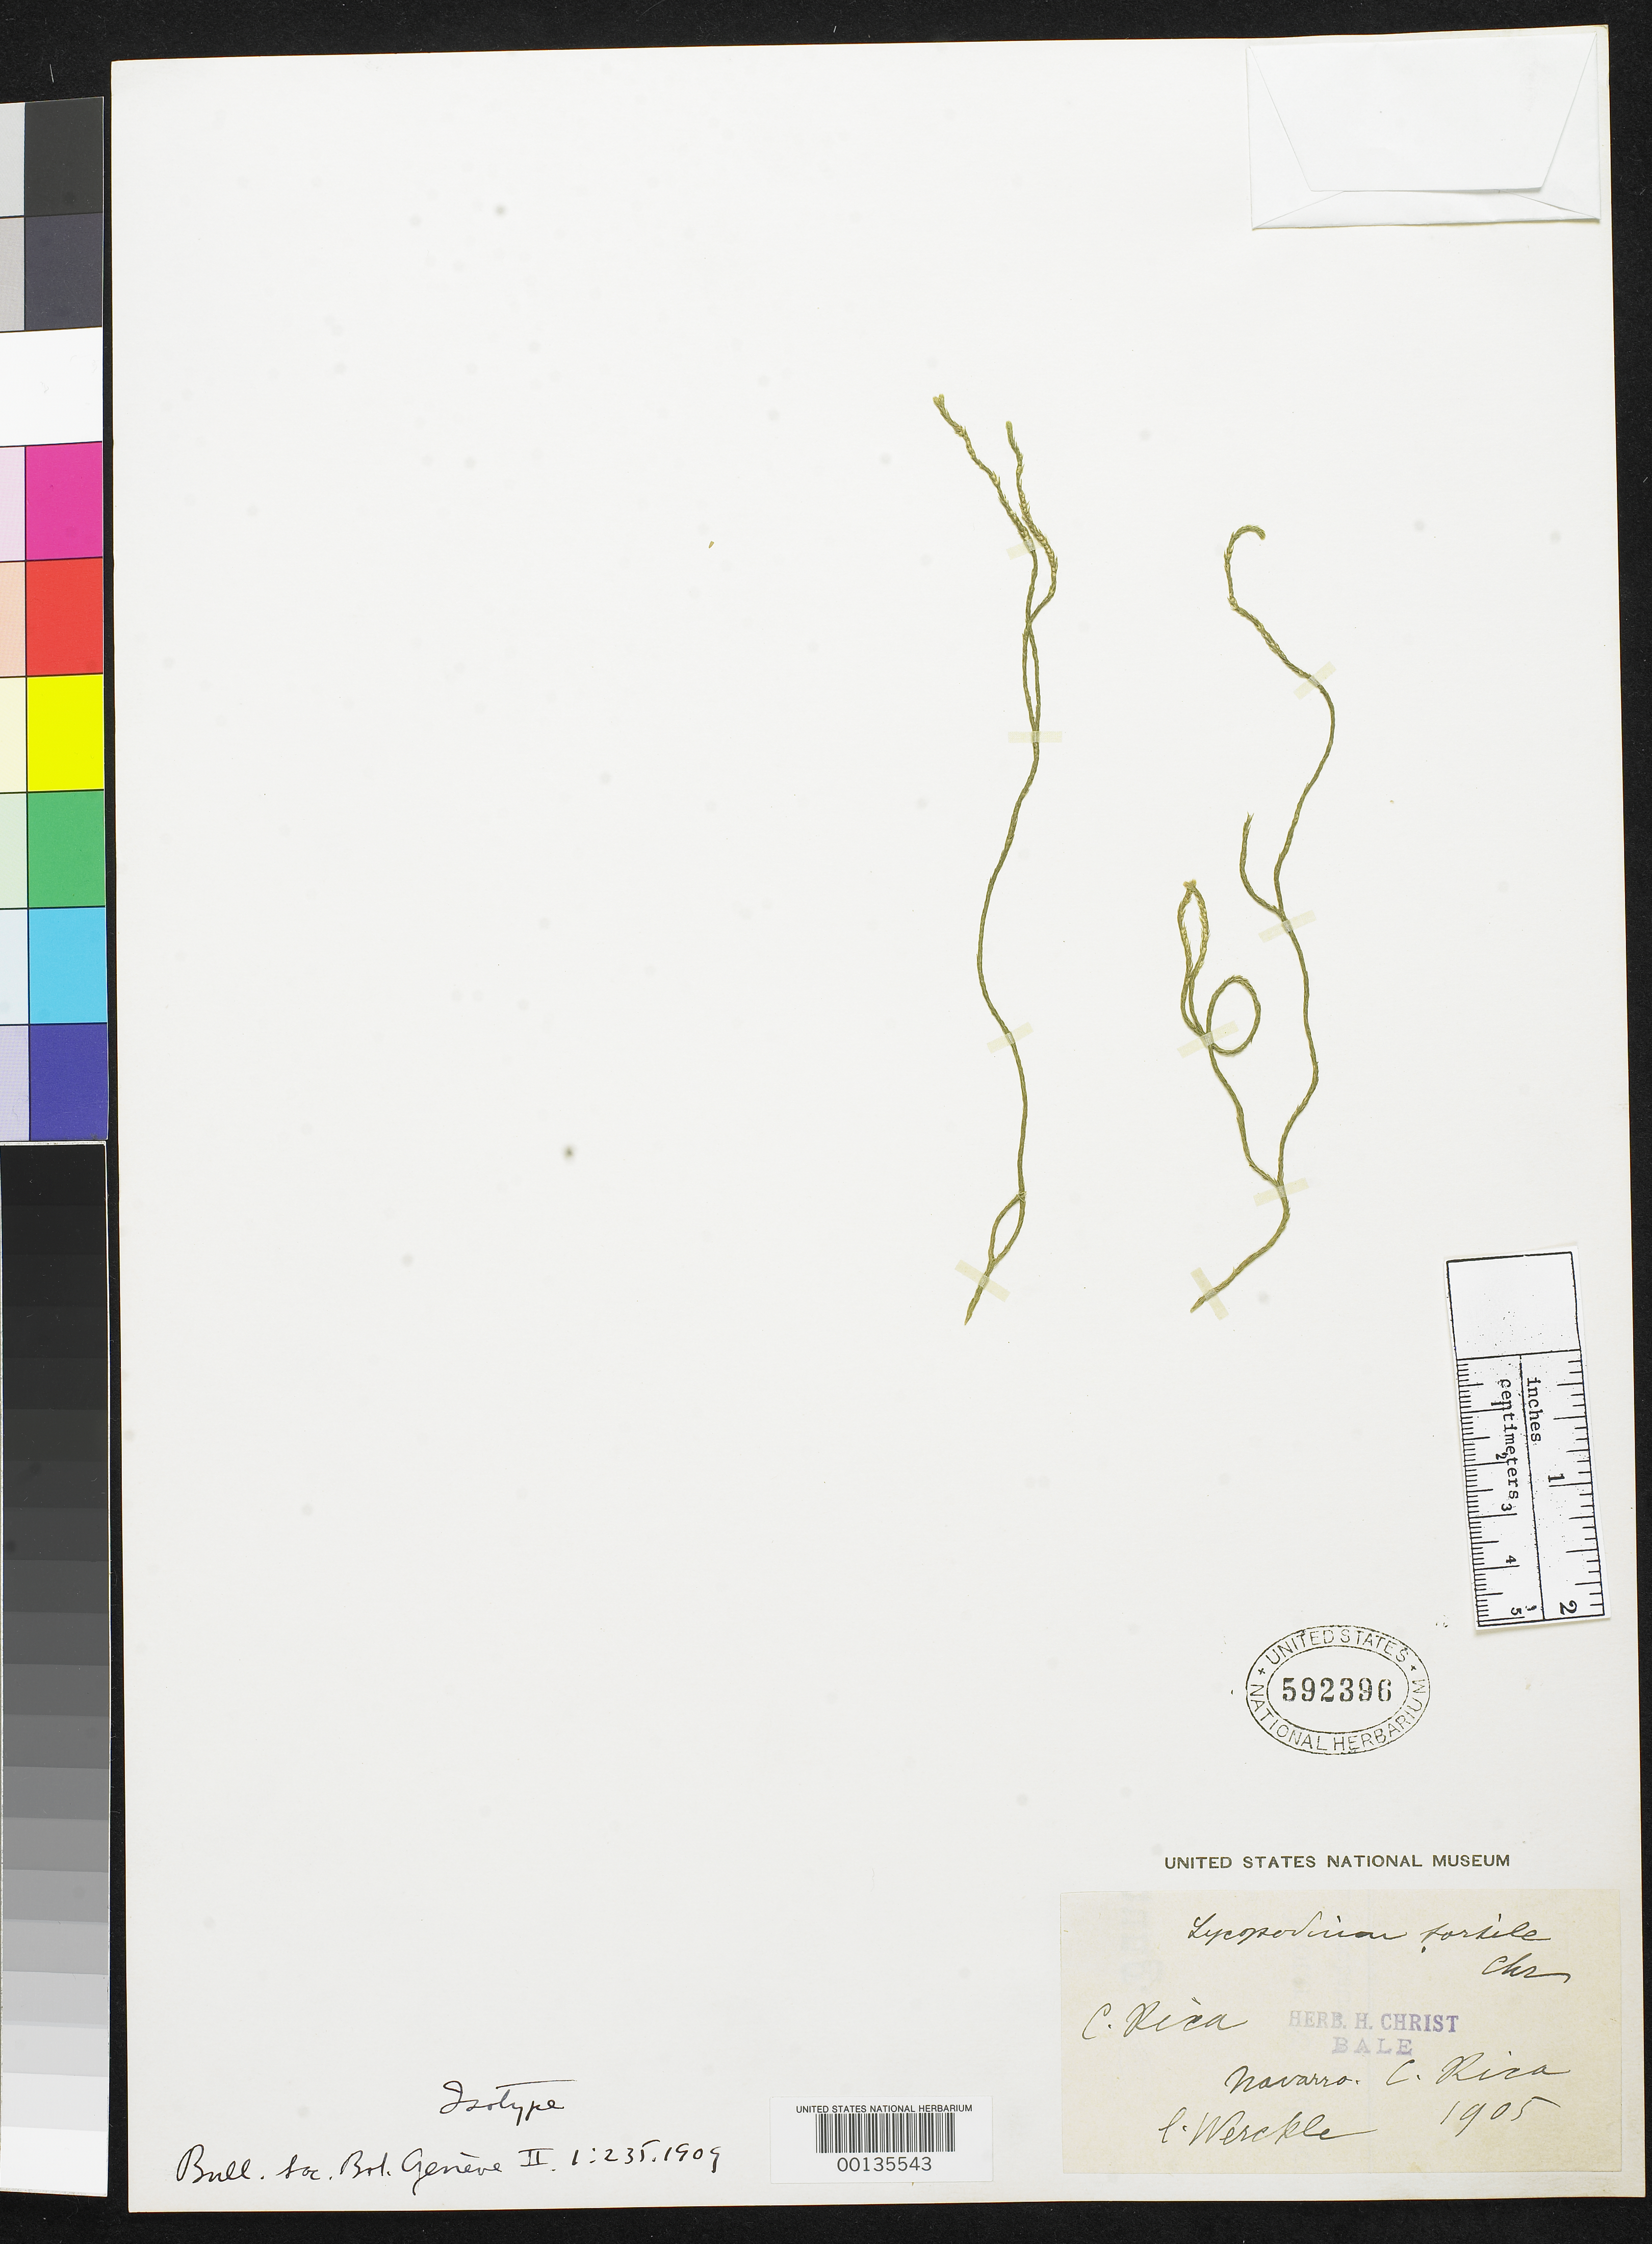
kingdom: Plantae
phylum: Tracheophyta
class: Lycopodiopsida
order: Lycopodiales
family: Lycopodiaceae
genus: Lycopodium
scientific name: Lycopodium tortile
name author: Christ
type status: Type Collection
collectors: C. C Wercklé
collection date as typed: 1905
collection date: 1905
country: Costa Rica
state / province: Cartago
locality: Navarro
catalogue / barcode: US 592396